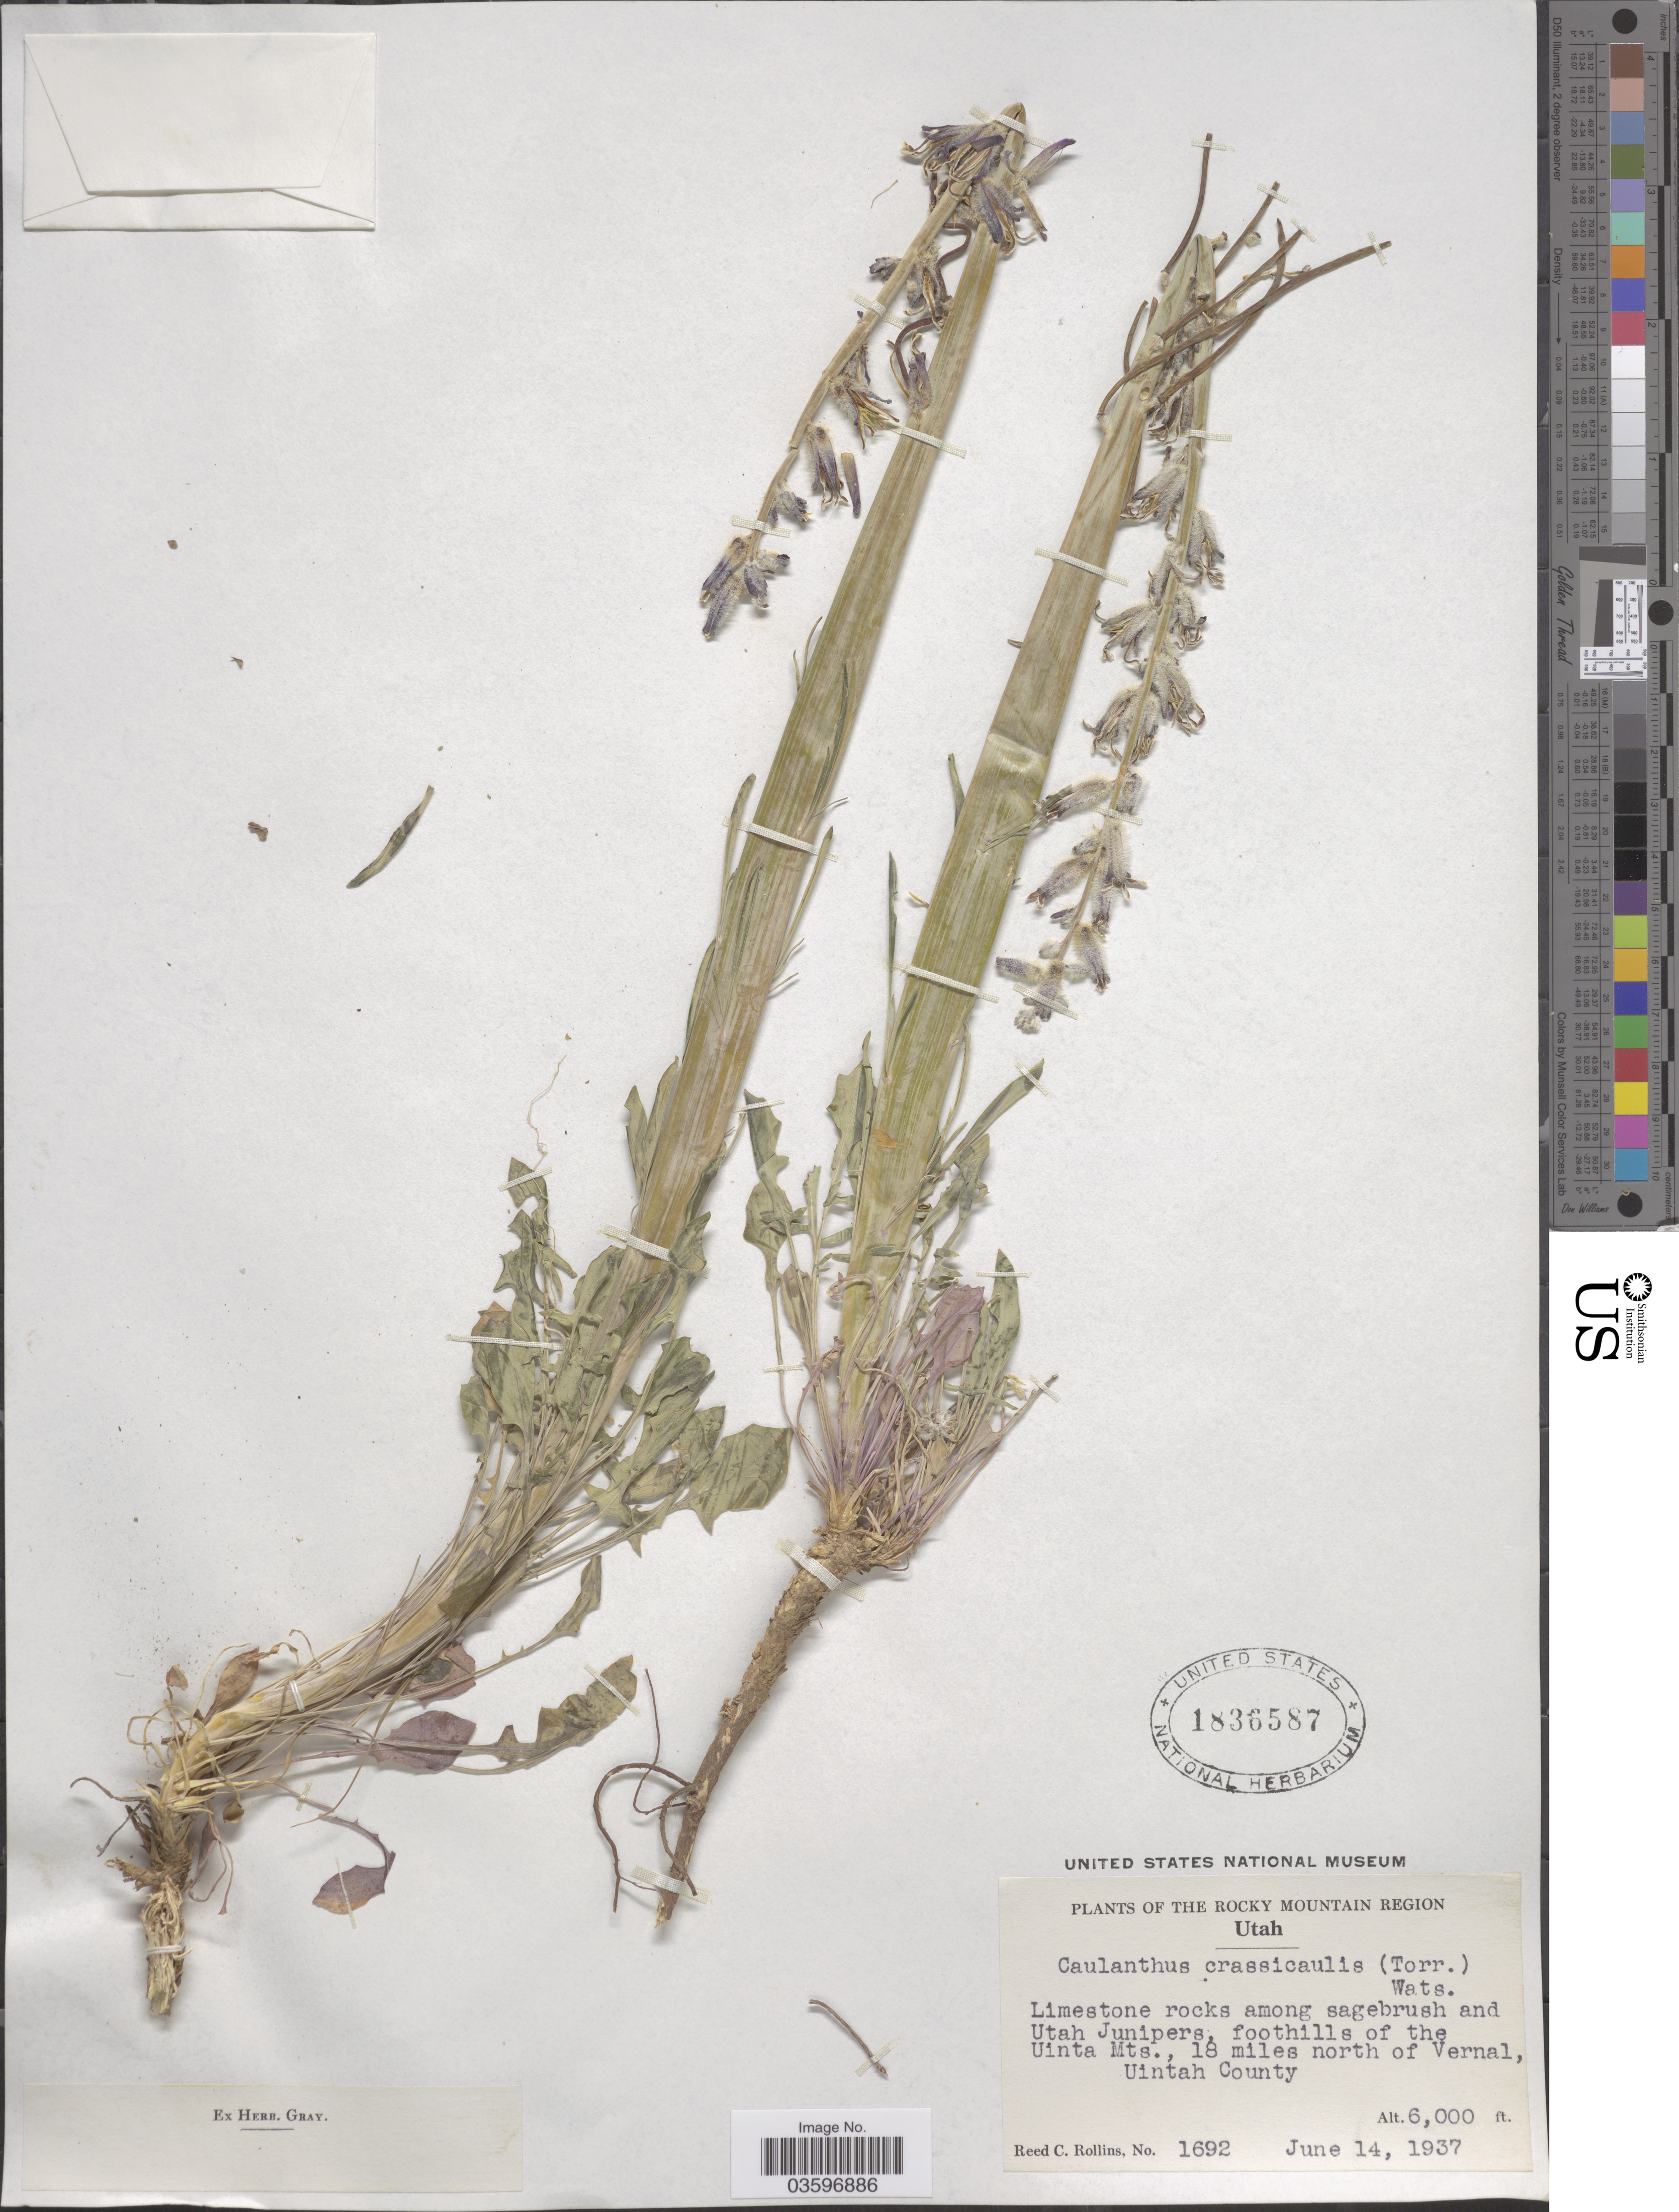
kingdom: Plantae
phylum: Tracheophyta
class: Magnoliopsida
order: Brassicales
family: Brassicaceae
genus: Caulanthus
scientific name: Caulanthus crassicaulis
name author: S. Watson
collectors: R. C. Rollins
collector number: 1692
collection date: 1937-06-14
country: United States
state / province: Utah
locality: The Rocky Mountain Region. Limestone rocks among sagebrush and Utah Junipers, foothills of the Uinta Mts., 18 miles north of Vernal, Uintah County.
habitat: limestone rocks among sagebrush and junipers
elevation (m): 1829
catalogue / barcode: US 1836587